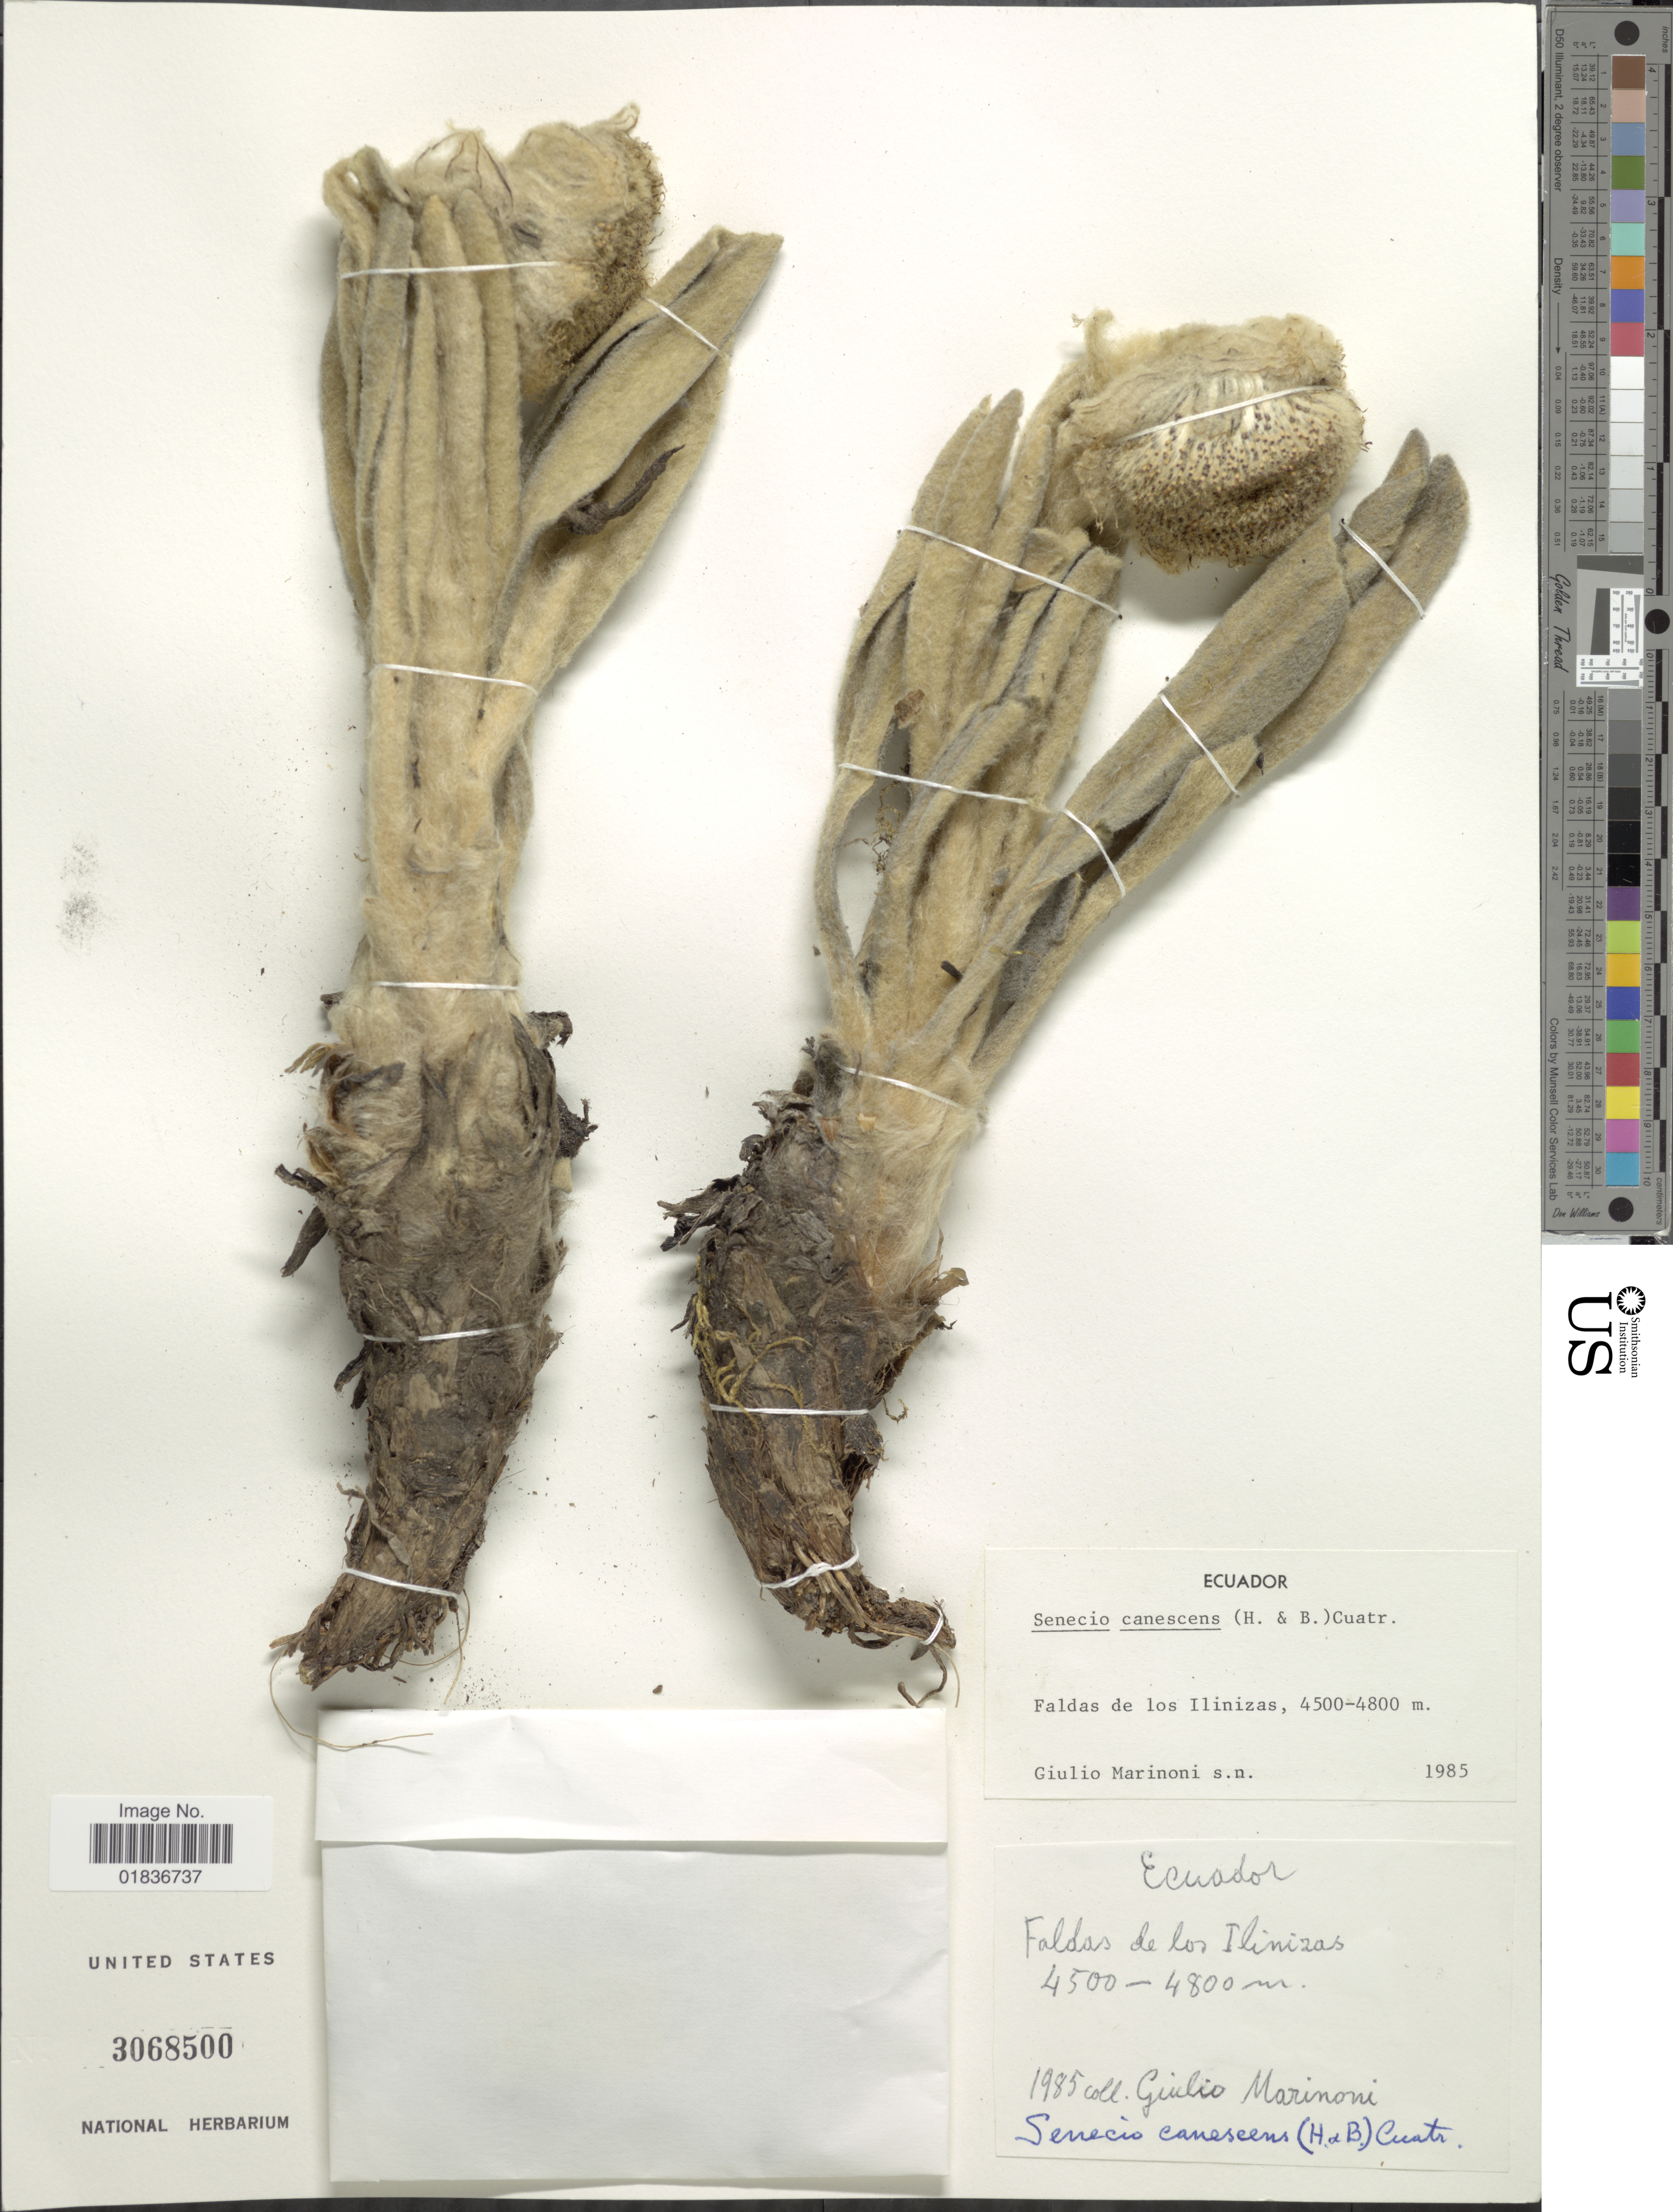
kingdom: Plantae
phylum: Tracheophyta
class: Magnoliopsida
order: Asterales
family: Asteraceae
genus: Senecio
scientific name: Senecio canescens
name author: (Bonpl.) Cuatrec.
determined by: Salomon, Luciana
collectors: G. Marinoni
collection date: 1985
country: Ecuador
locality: Faldas de los Ilinizas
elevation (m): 4500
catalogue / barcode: US 3068500